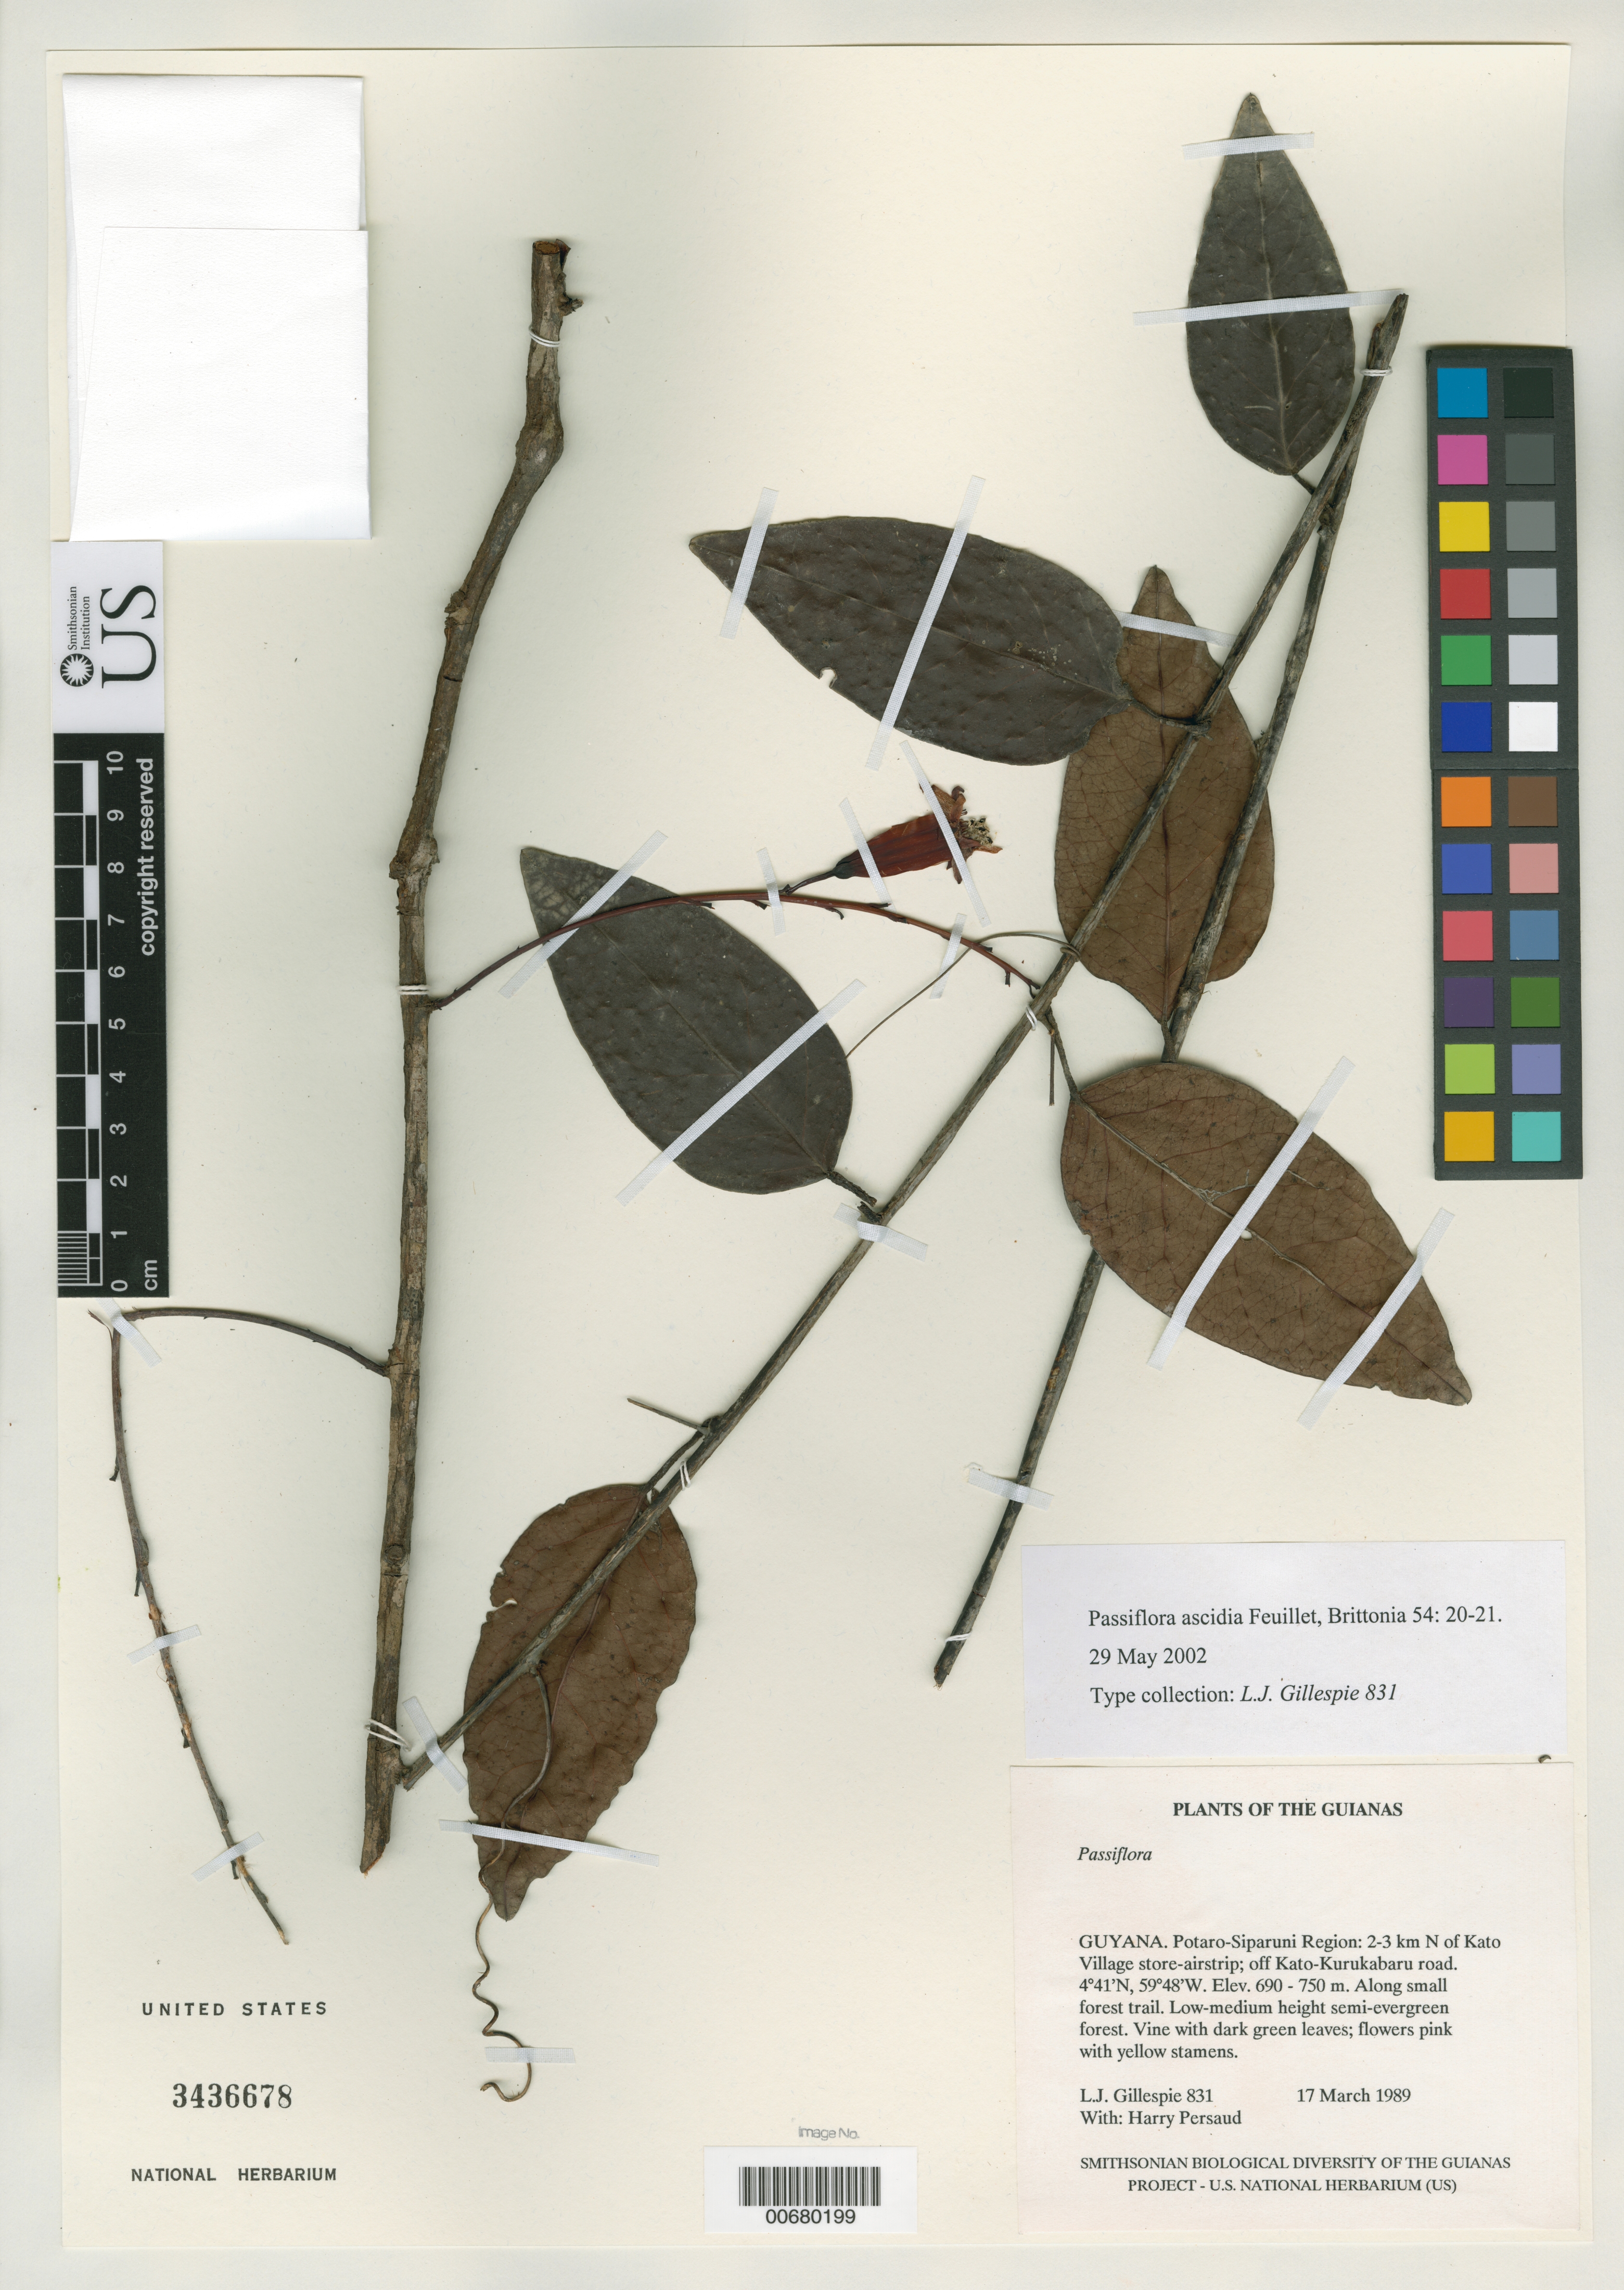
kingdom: Plantae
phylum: Tracheophyta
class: Magnoliopsida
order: Malpighiales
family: Passifloraceae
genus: Passiflora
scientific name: Passiflora ascidia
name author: Feuillet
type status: Isotype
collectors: L. J. Gillespie & H. Persaud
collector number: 831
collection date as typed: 17 Mar 1989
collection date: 1989-03-17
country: Guyana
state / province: Potaro-Siparuni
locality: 2-3 km N of Kato Village store-airstrip; off Kato-Kurukabaru road.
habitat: Along small forest trail. Low-medium height semi-evergreen forest.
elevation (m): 690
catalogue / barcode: US 3436678